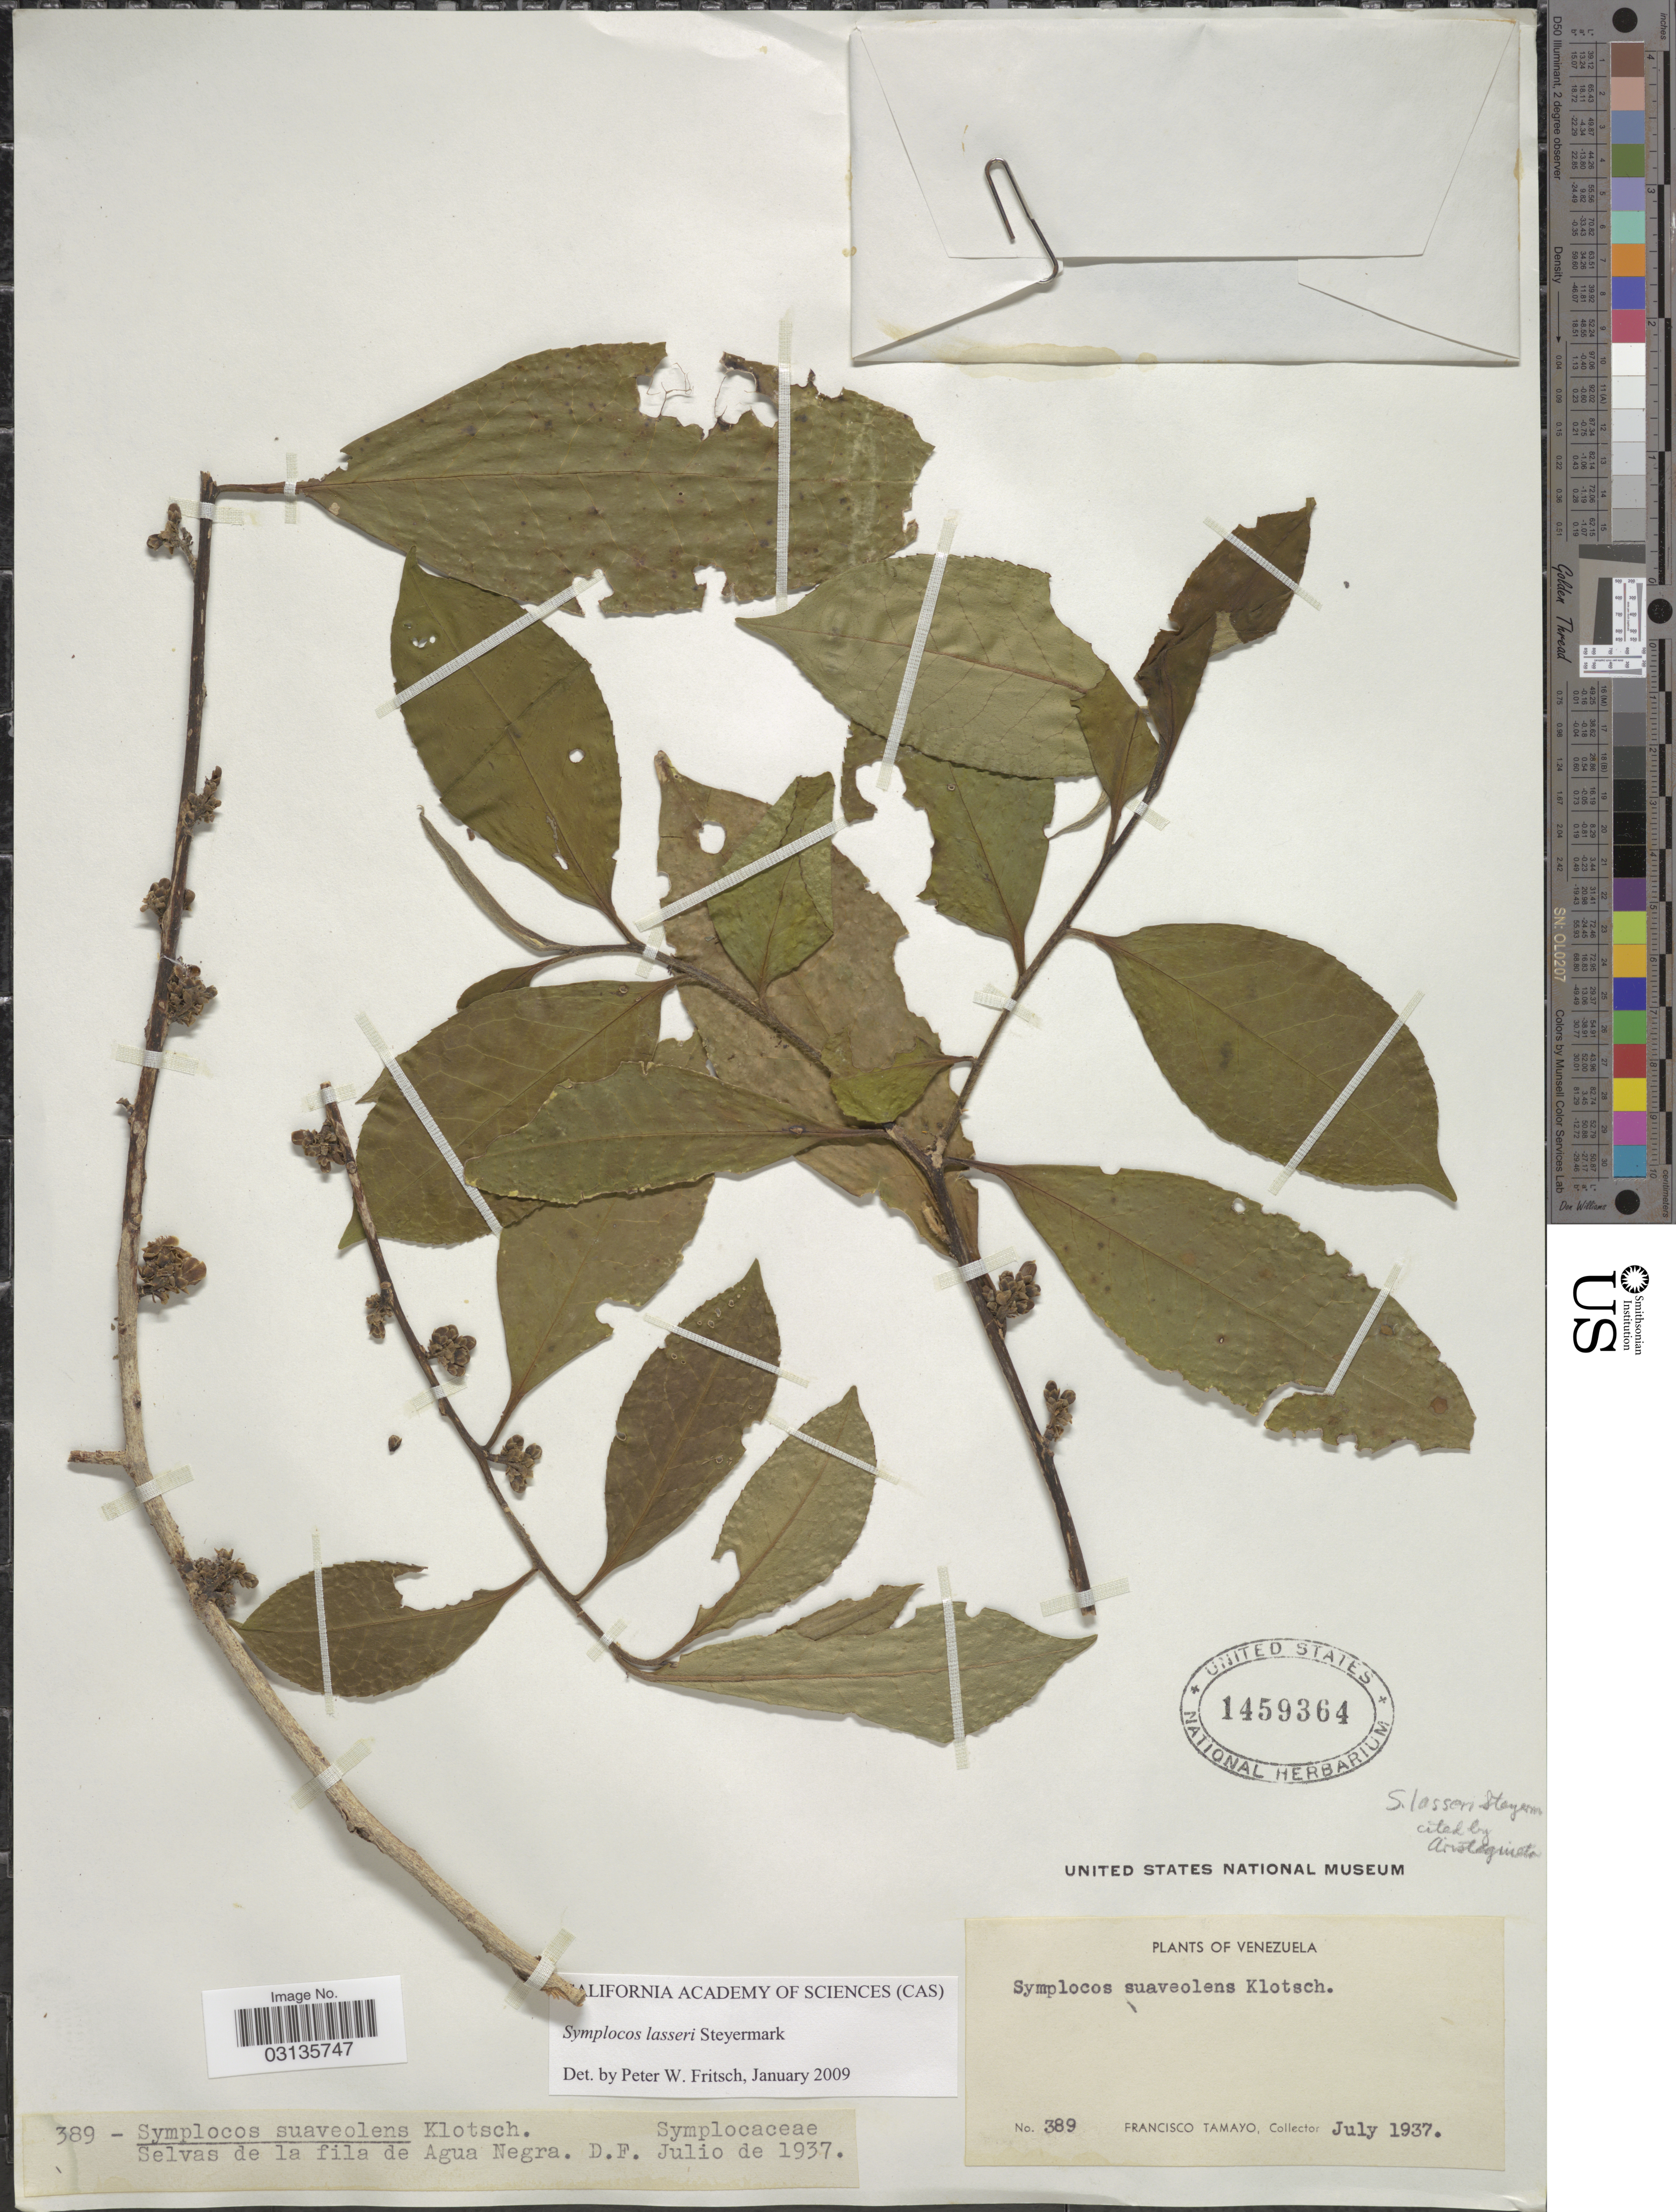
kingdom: Plantae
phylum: Tracheophyta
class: Magnoliopsida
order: Ericales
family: Symplocaceae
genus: Symplocos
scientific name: Symplocos lasseri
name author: Steyerm.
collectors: F. Tamayo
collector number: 389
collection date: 1937-07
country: Venezuela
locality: Selvas de la fila de Agua Negra. D.F.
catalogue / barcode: US 1459364